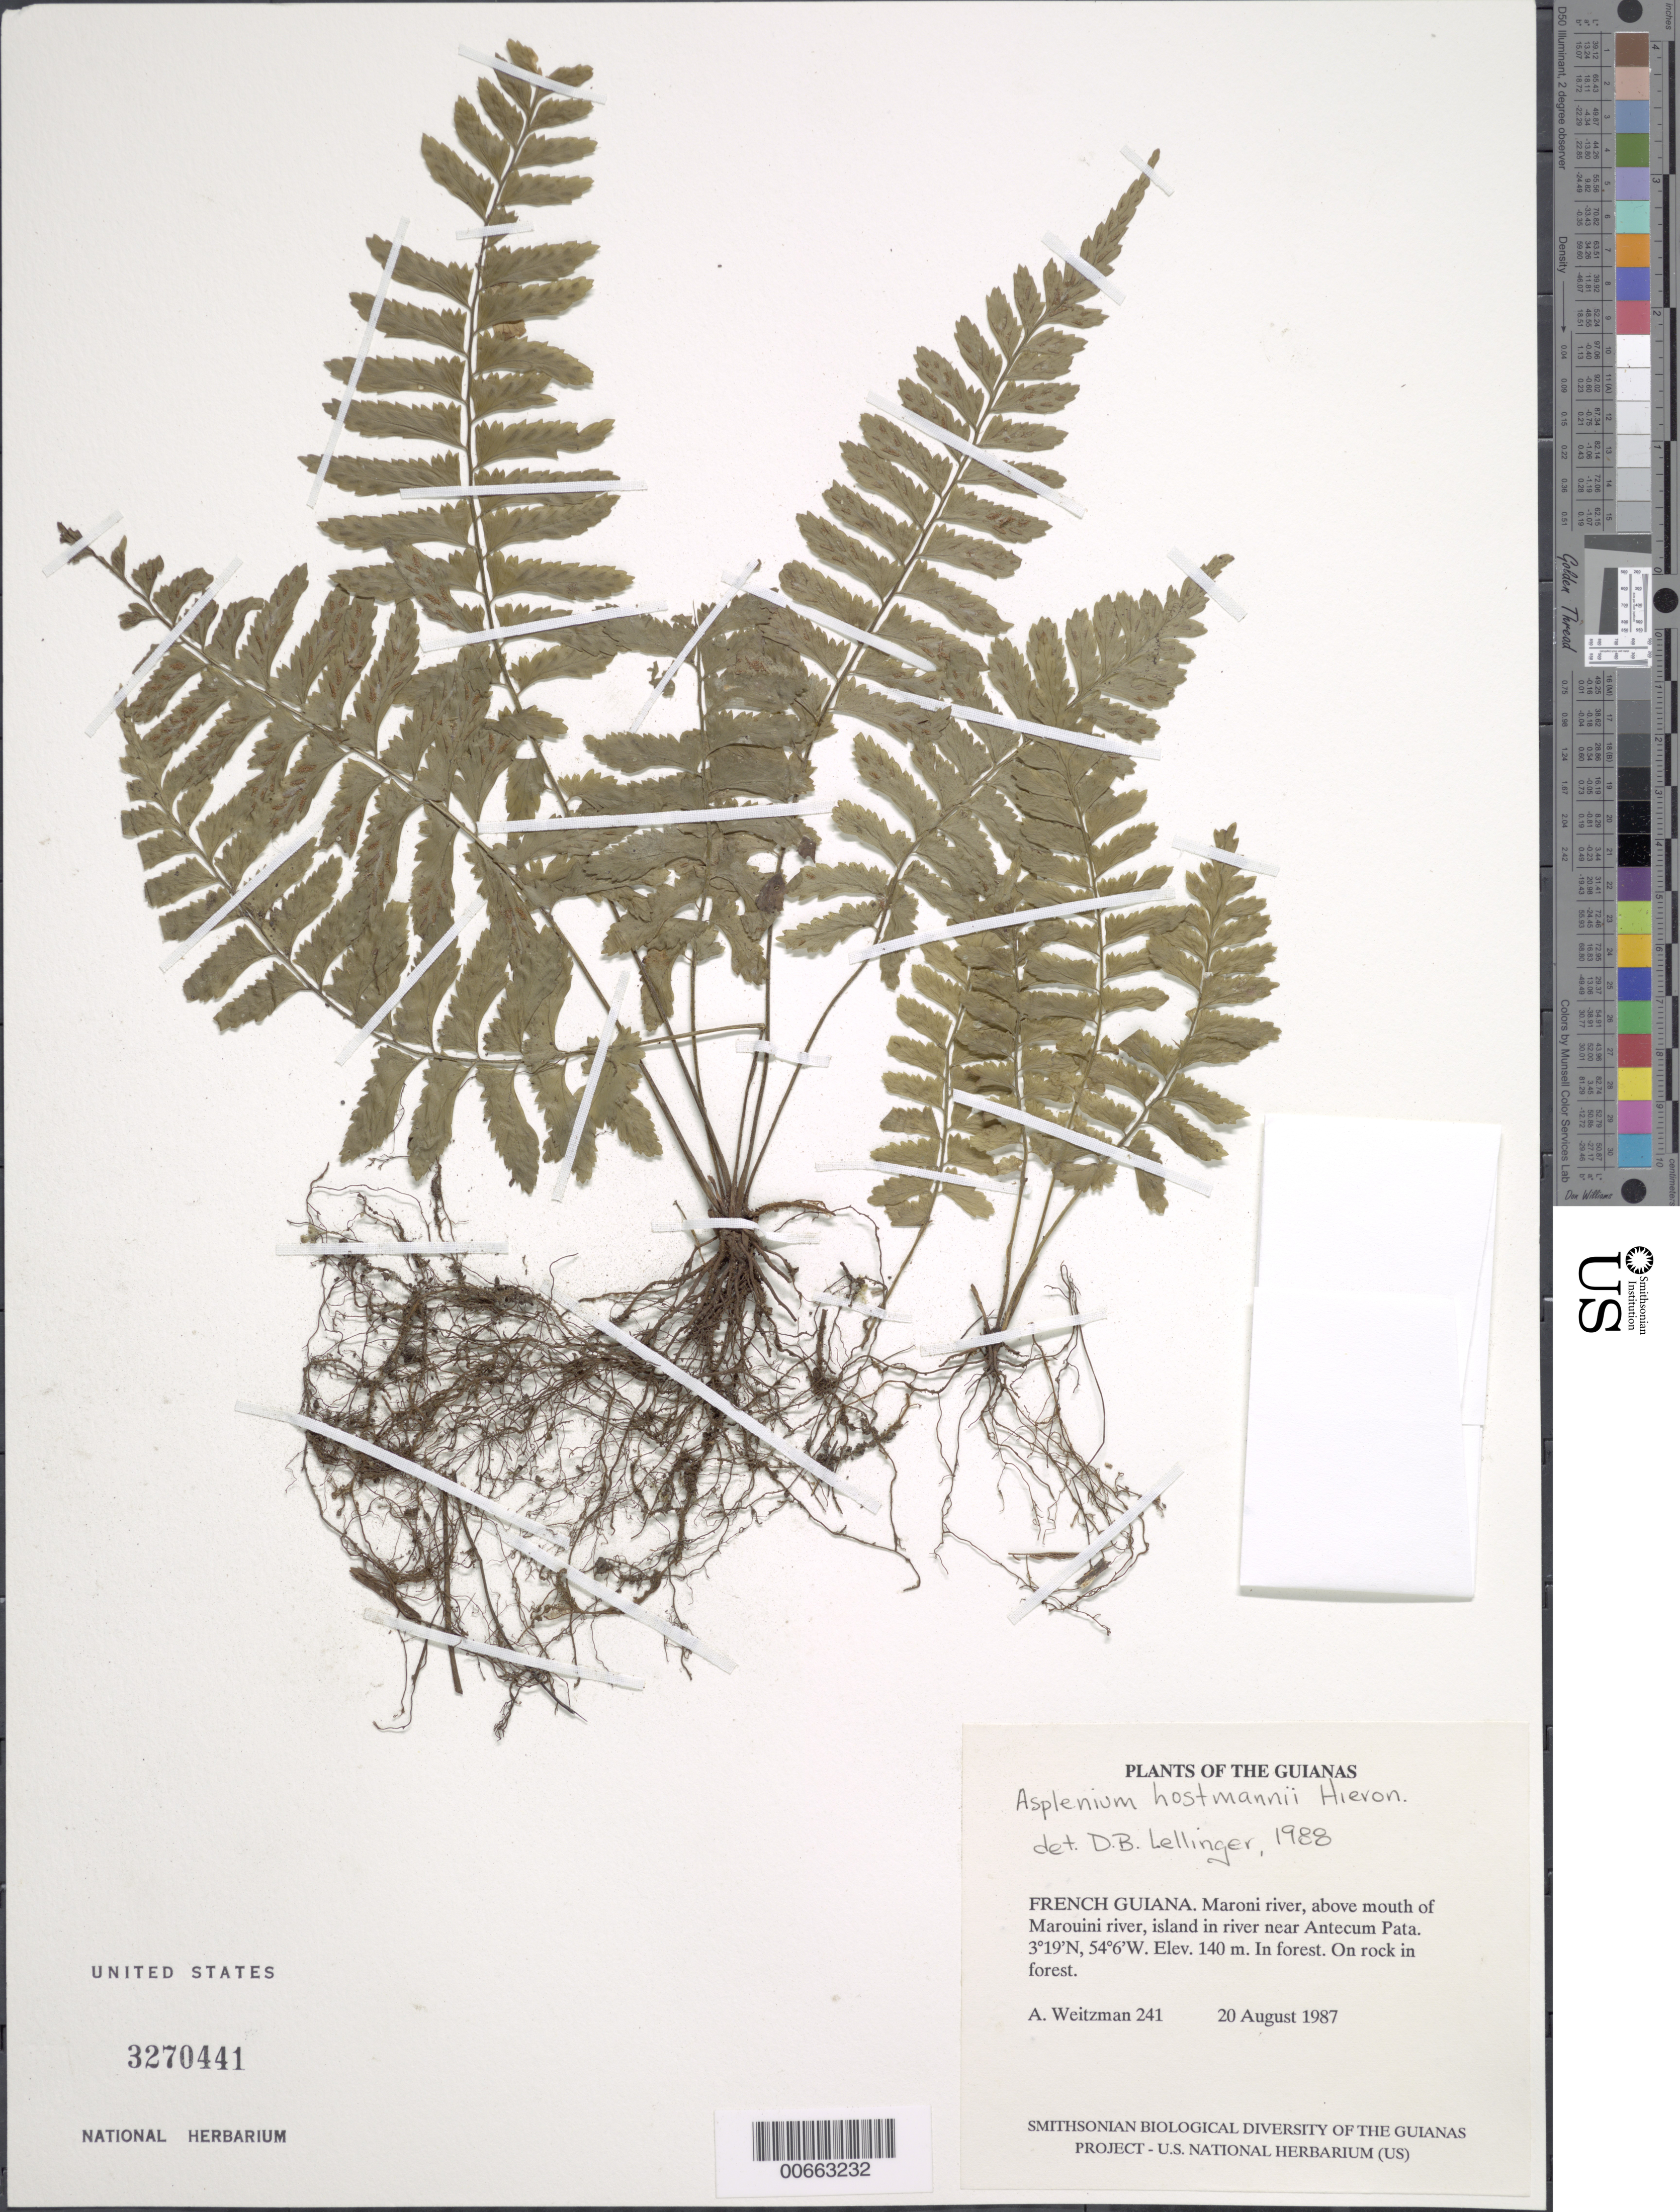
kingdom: Plantae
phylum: Tracheophyta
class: Polypodiopsida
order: Polypodiales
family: Aspleniaceae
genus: Asplenium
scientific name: Asplenium hostmannii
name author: Hieron.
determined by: Lellinger, David B., (BOT), Smithsonian Institution - National Museum of Natural History (UNITED STATES)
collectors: A. L. Weitzman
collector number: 241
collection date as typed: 20 August 1987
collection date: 1987-08-20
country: French Guiana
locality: Maroni river, above mouth of Marouini river, island in river near Antecum Pata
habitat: In forest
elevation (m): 140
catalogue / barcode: US 3270441